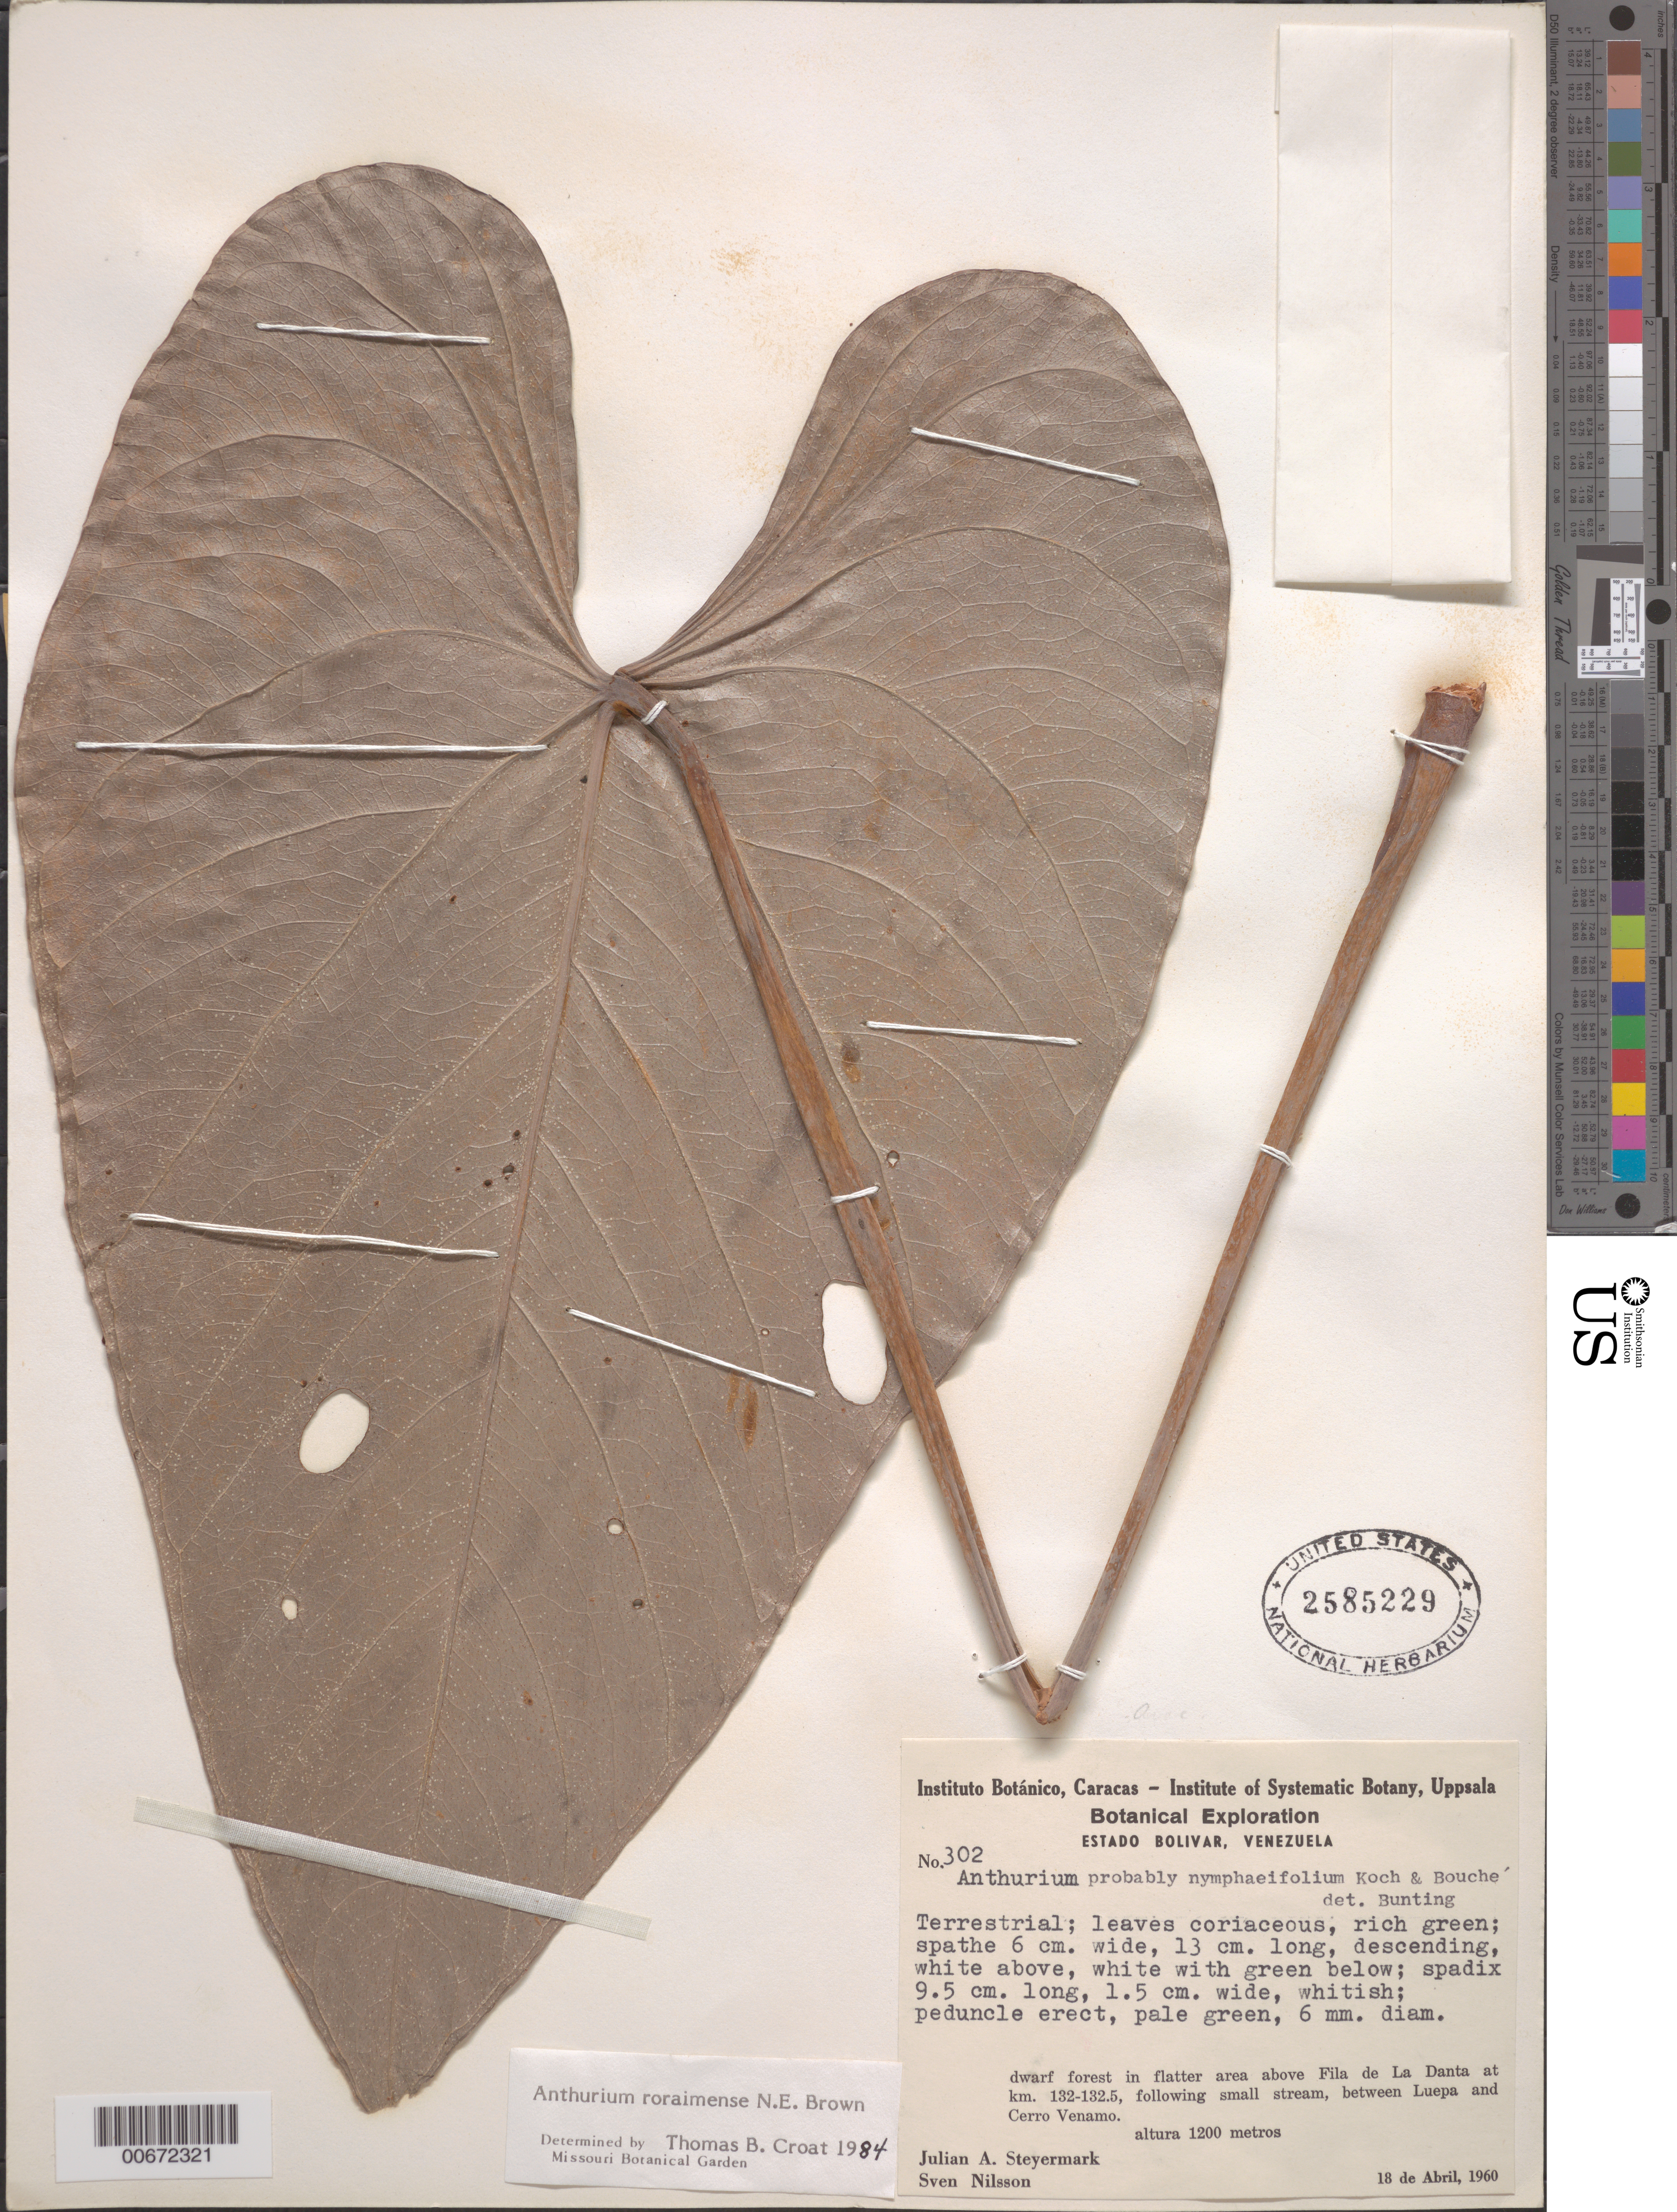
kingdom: Plantae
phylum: Tracheophyta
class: Liliopsida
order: Alismatales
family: Araceae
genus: Anthurium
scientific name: Anthurium roraimense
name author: N.E. Br. in Thurn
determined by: Croat, Thomas B., Missouri Botanical Garden (MO)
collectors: J. Steyermark & S. Nilsson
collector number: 60 302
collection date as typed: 18-Apr-60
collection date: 1960-04-18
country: Venezuela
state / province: Bolívar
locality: Fila de La Danta, at km 132-132.5, between Luepa and Cerro Venamo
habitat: Between Luepa and Cerro Venamo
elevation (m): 1200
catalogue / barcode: US 2585229